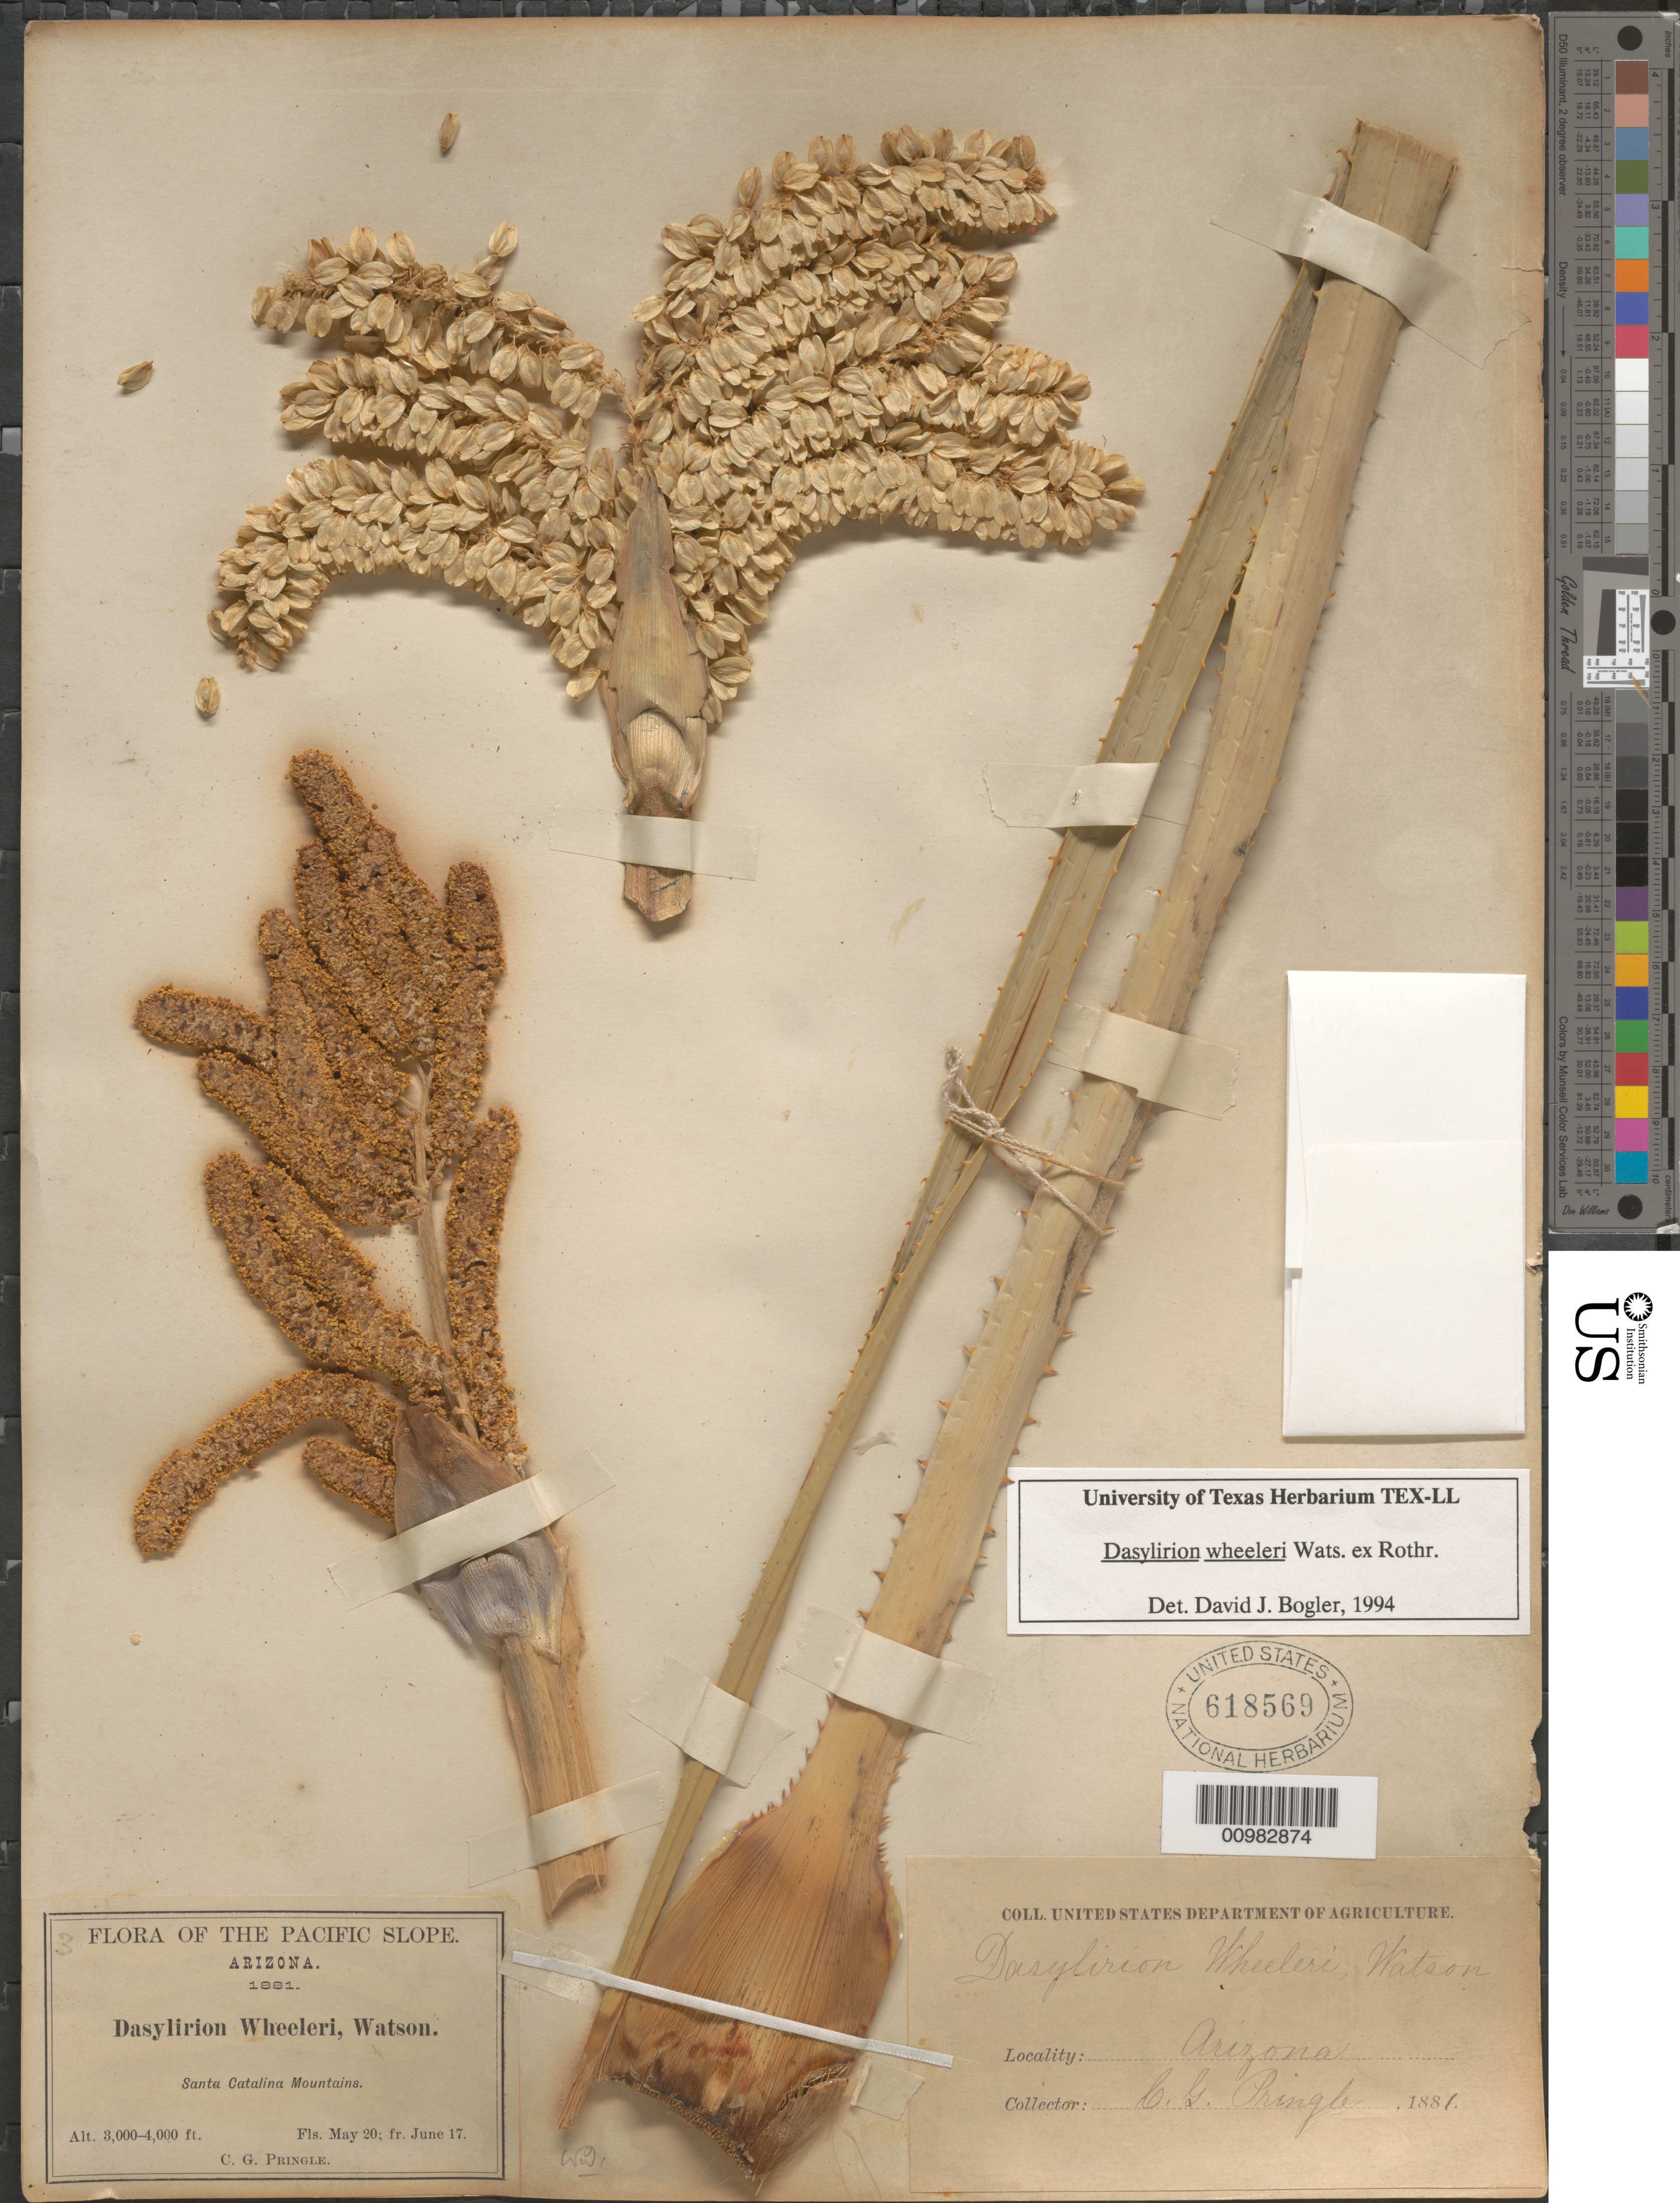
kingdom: Plantae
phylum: Tracheophyta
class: Liliopsida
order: Asparagales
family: Asparagaceae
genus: Dasylirion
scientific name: Dasylirion wheeleri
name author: S. Watson ex Rothr.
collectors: C. G. Pringle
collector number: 3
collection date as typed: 20 May 1881 to 17 Jun 1881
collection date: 1881-05-20/1881-06-17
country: United States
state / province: Arizona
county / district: Pinal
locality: Santa Catalina Mountains.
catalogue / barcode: US 618569